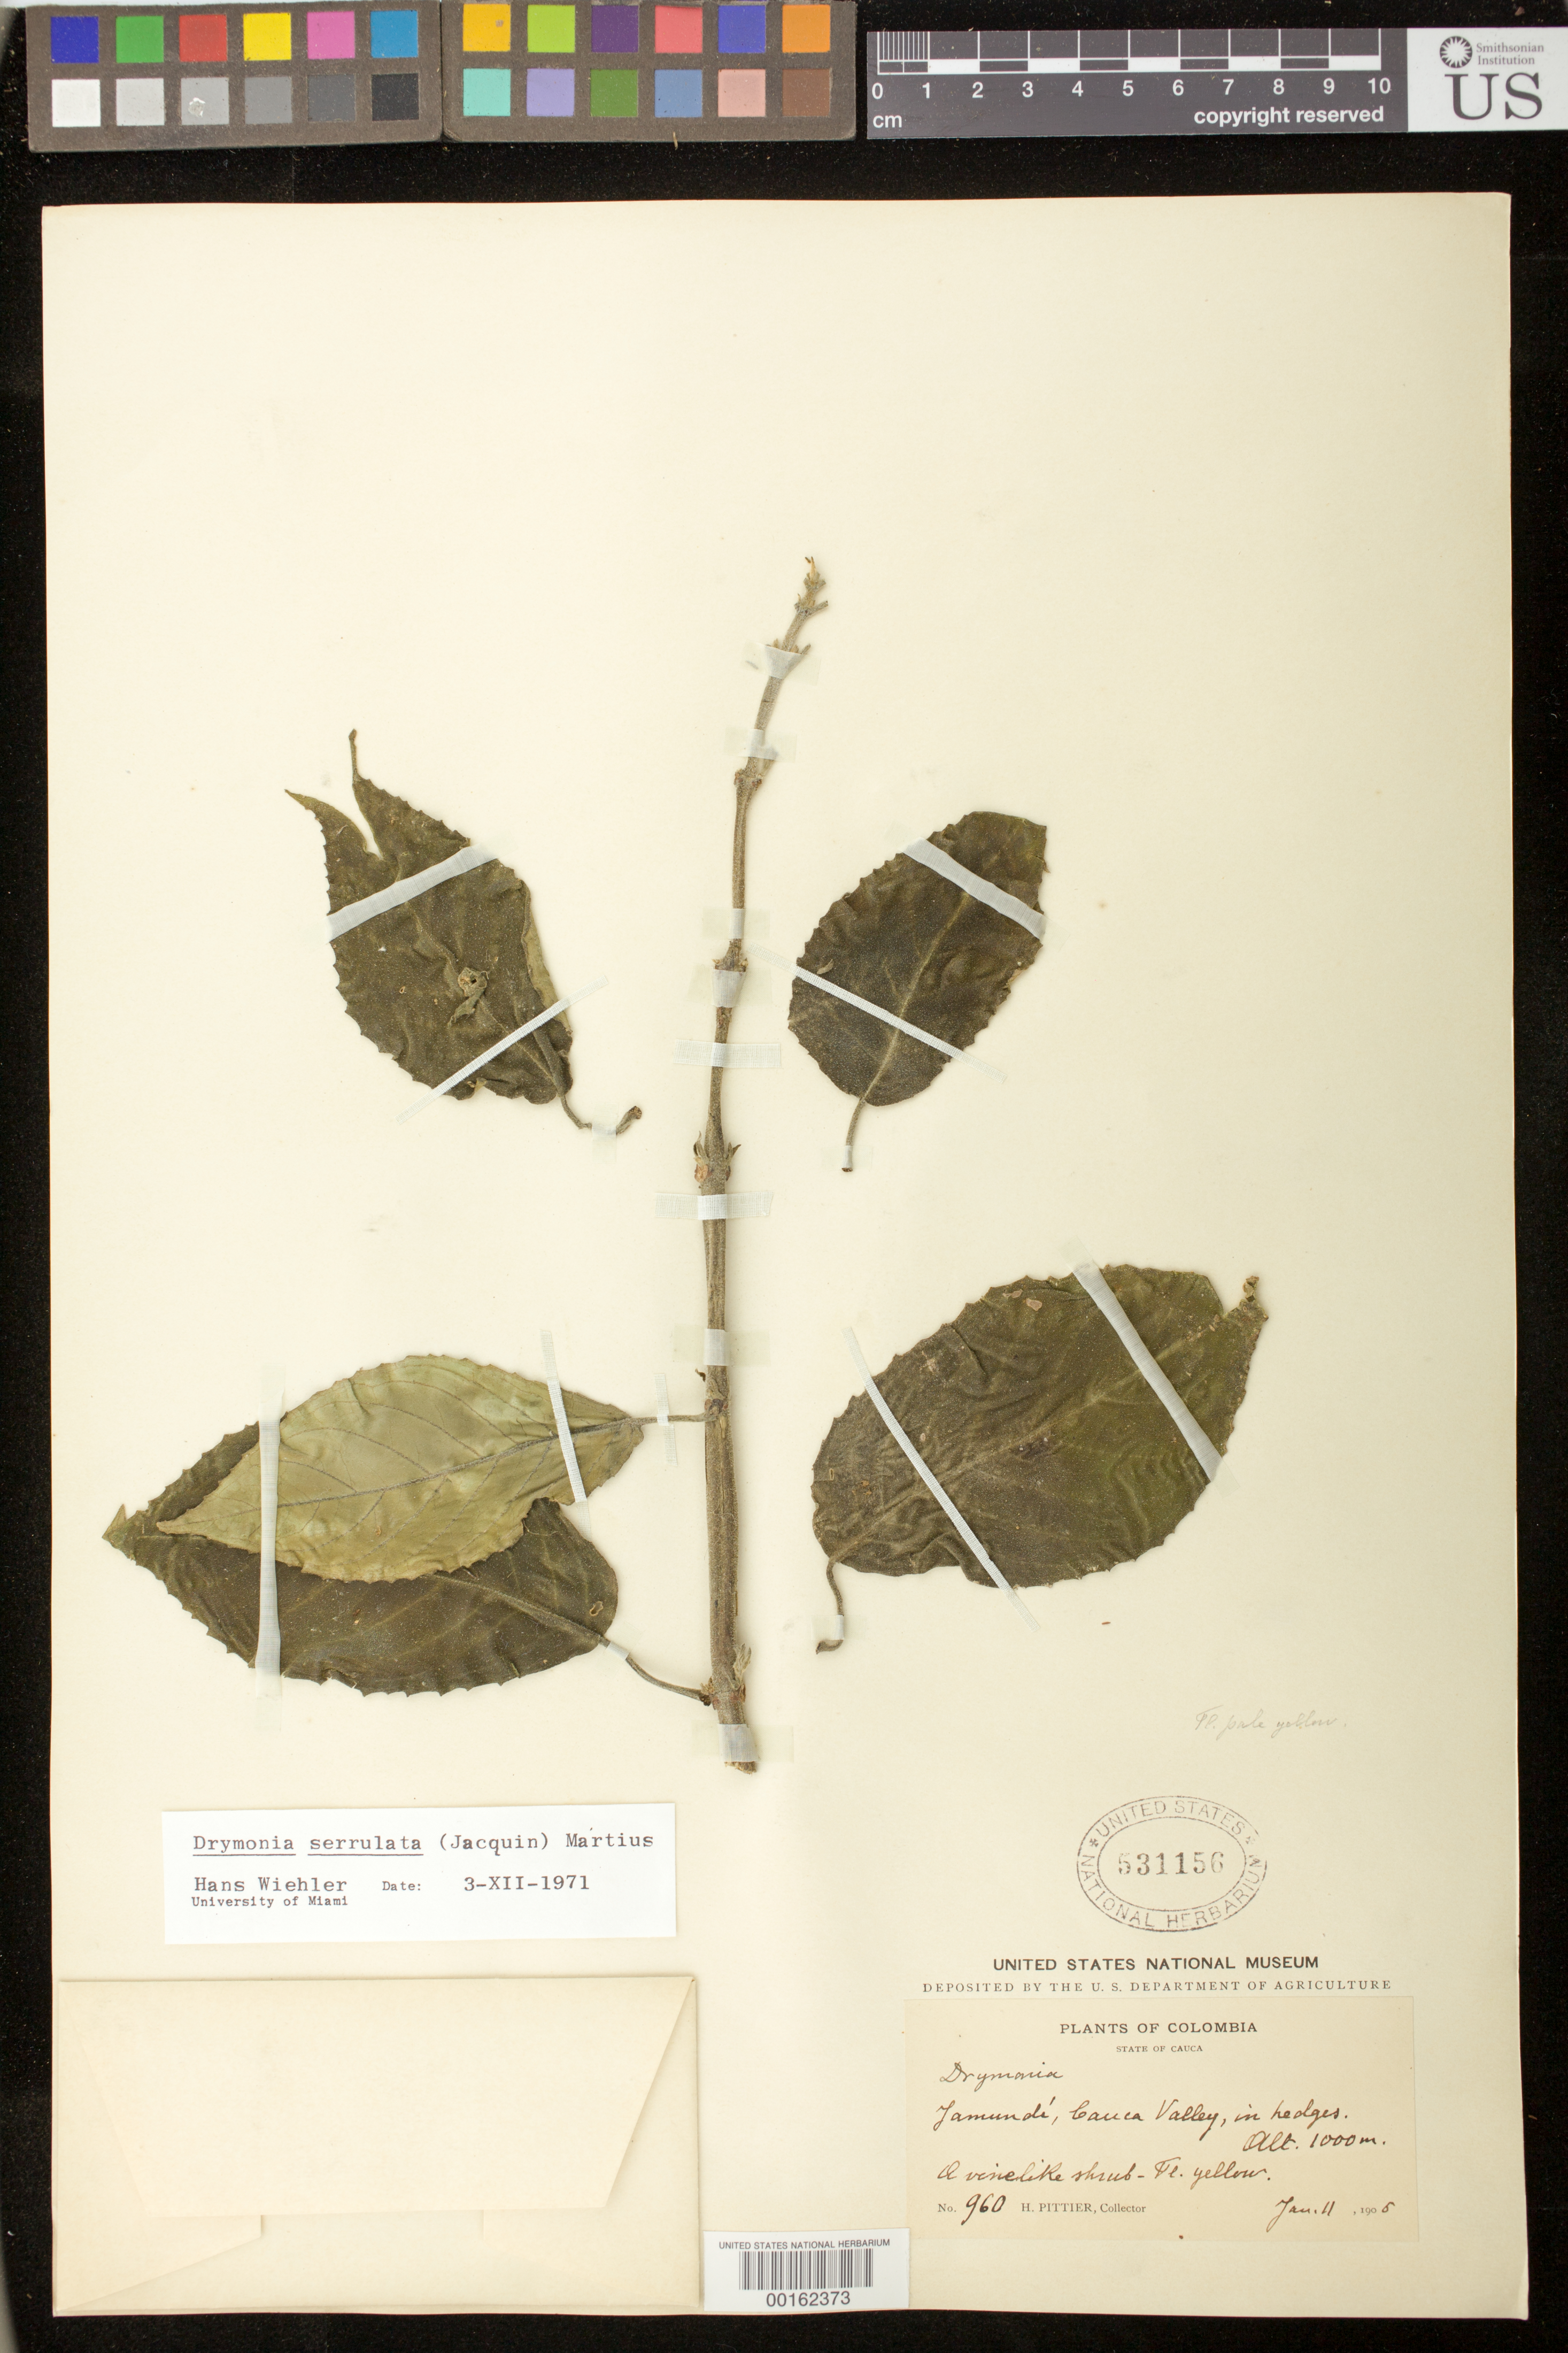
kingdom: Plantae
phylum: Tracheophyta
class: Magnoliopsida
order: Lamiales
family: Gesneriaceae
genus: Drymonia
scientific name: Drymonia serrulata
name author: (Jacq.) Mart.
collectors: H. F. Pittier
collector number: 960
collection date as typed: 11 Jan 1906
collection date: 1906-01-11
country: Colombia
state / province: Cauca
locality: Jamunde, Cauca valley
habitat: In hedges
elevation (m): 1000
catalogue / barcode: US 531156